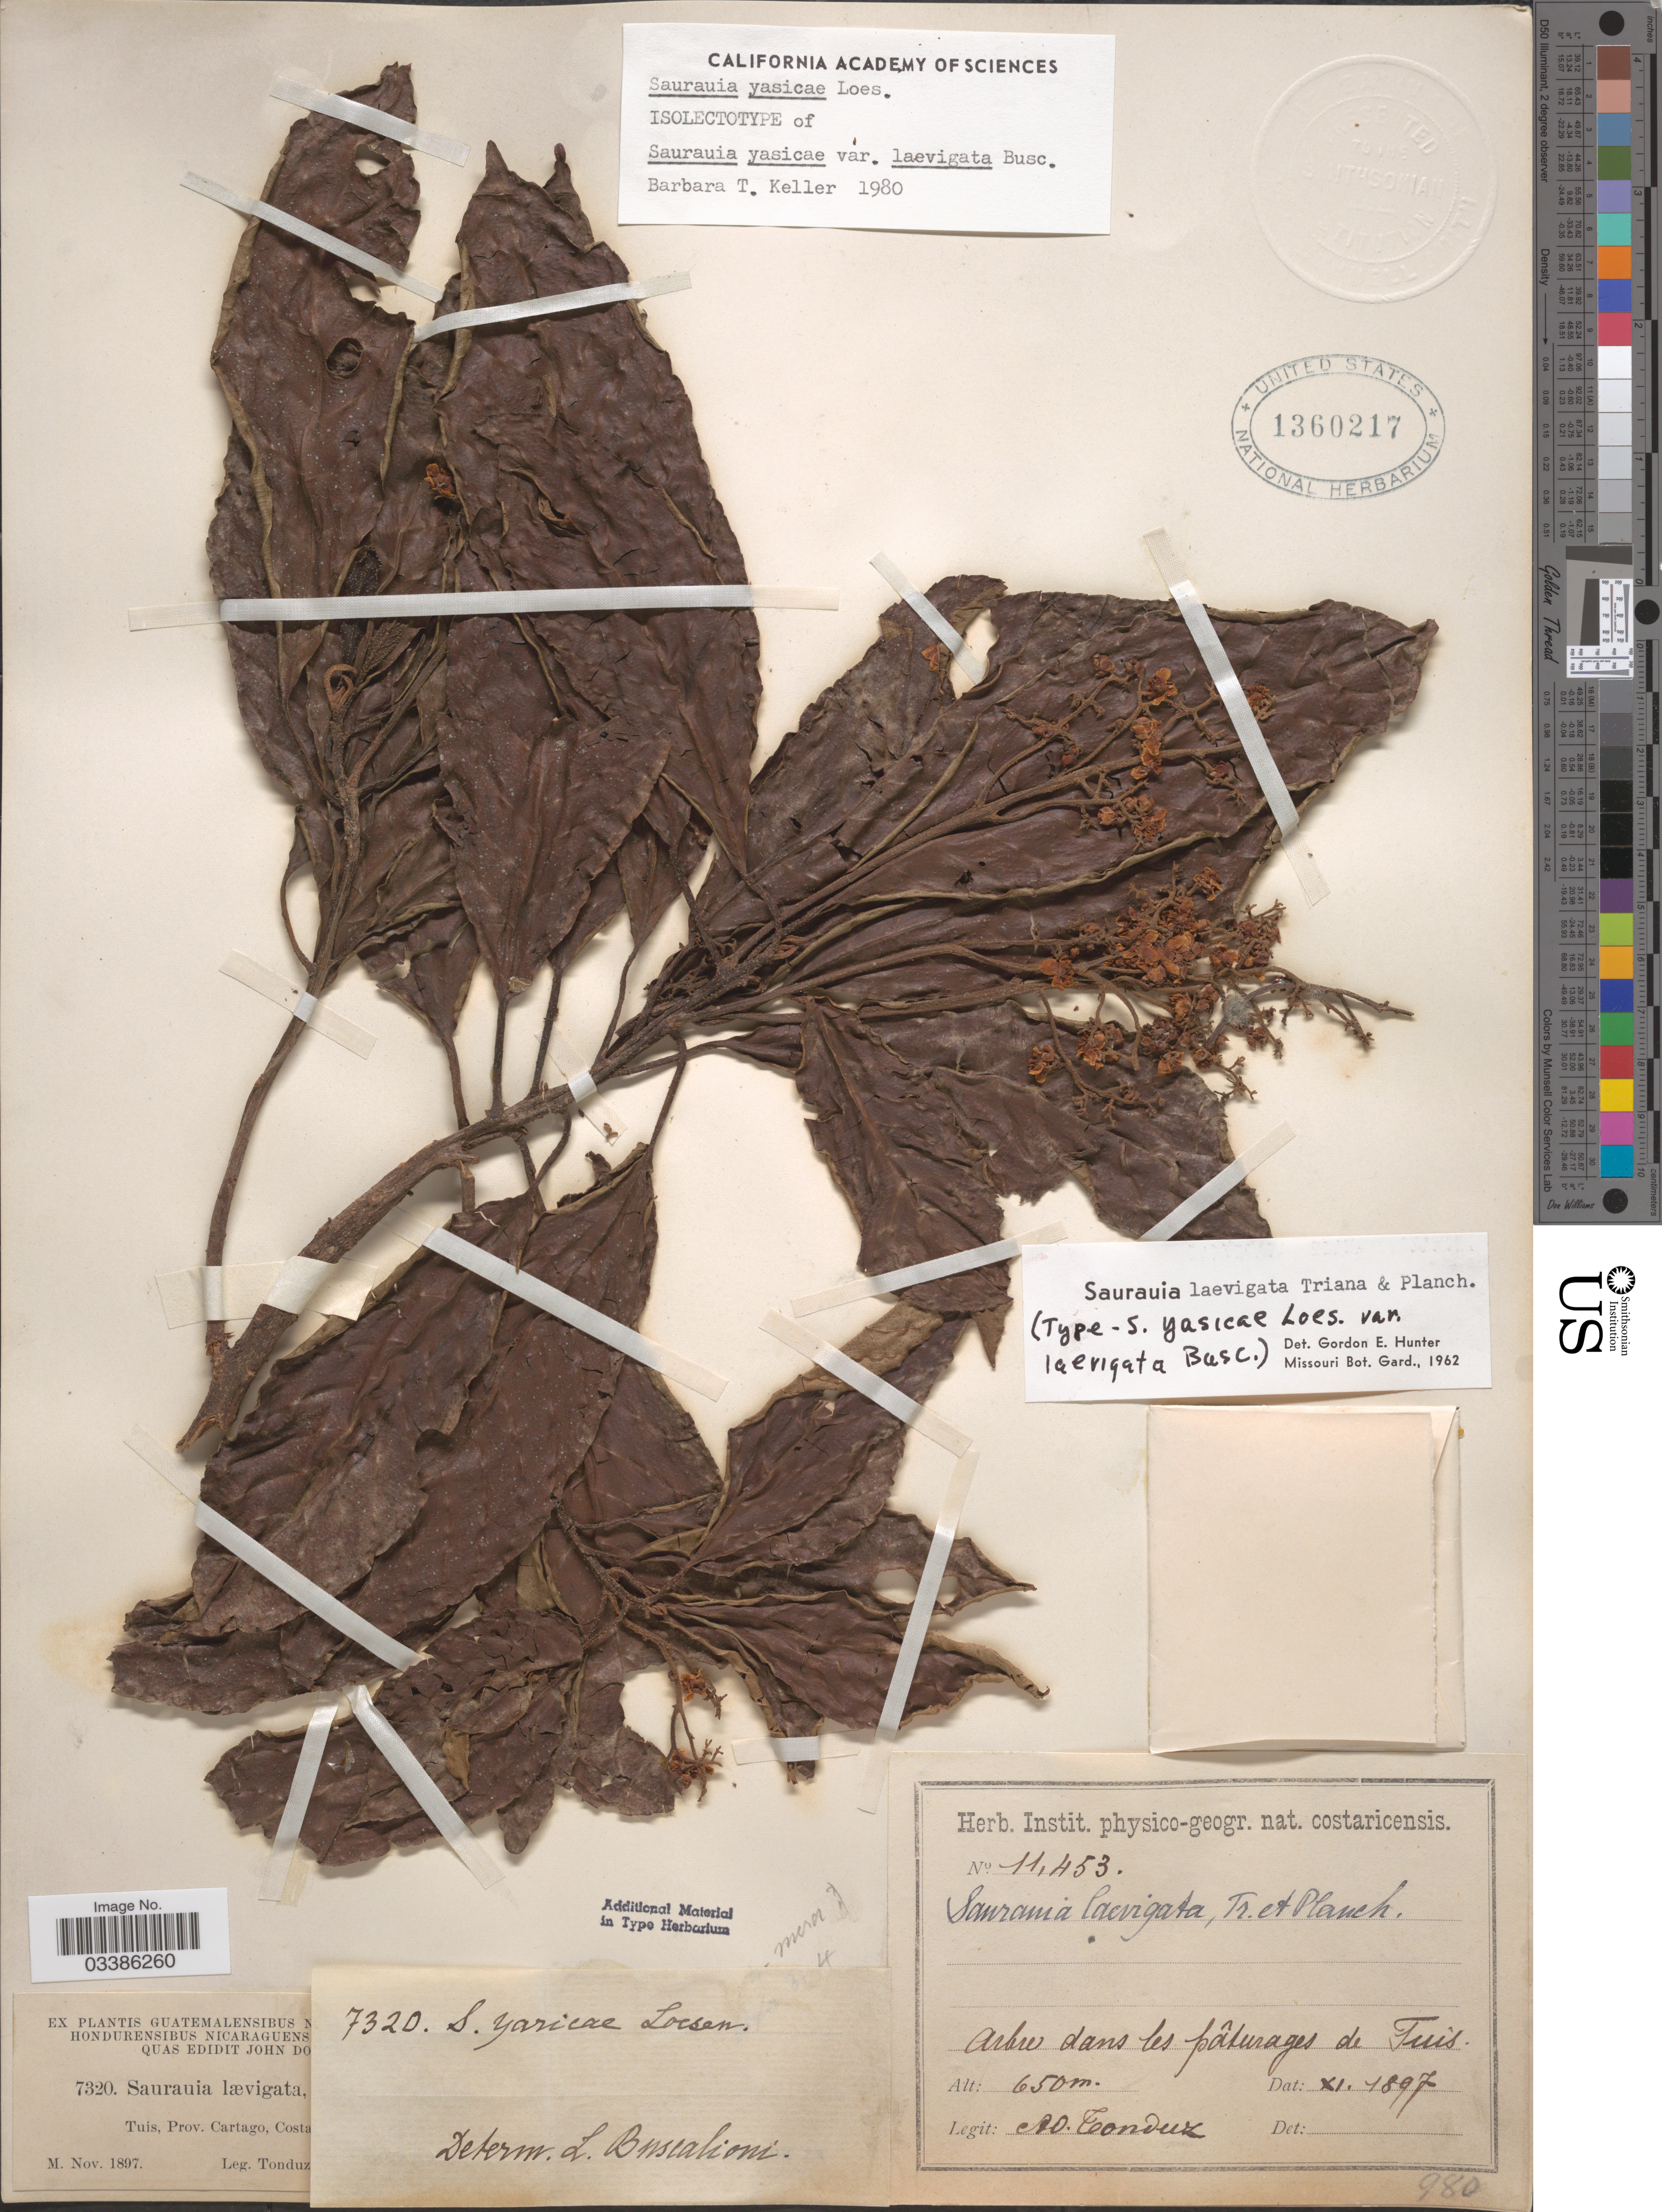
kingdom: Plantae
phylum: Tracheophyta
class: Magnoliopsida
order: Ericales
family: Actinidiaceae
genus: Saurauia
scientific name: Saurauia yasicae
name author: Loes.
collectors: A. Tonduz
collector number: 7320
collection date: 1897-09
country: Costa Rica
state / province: Cartago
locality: Tuis. Arbre dans les pâturages de Tuis.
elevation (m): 650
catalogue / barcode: US 1360217